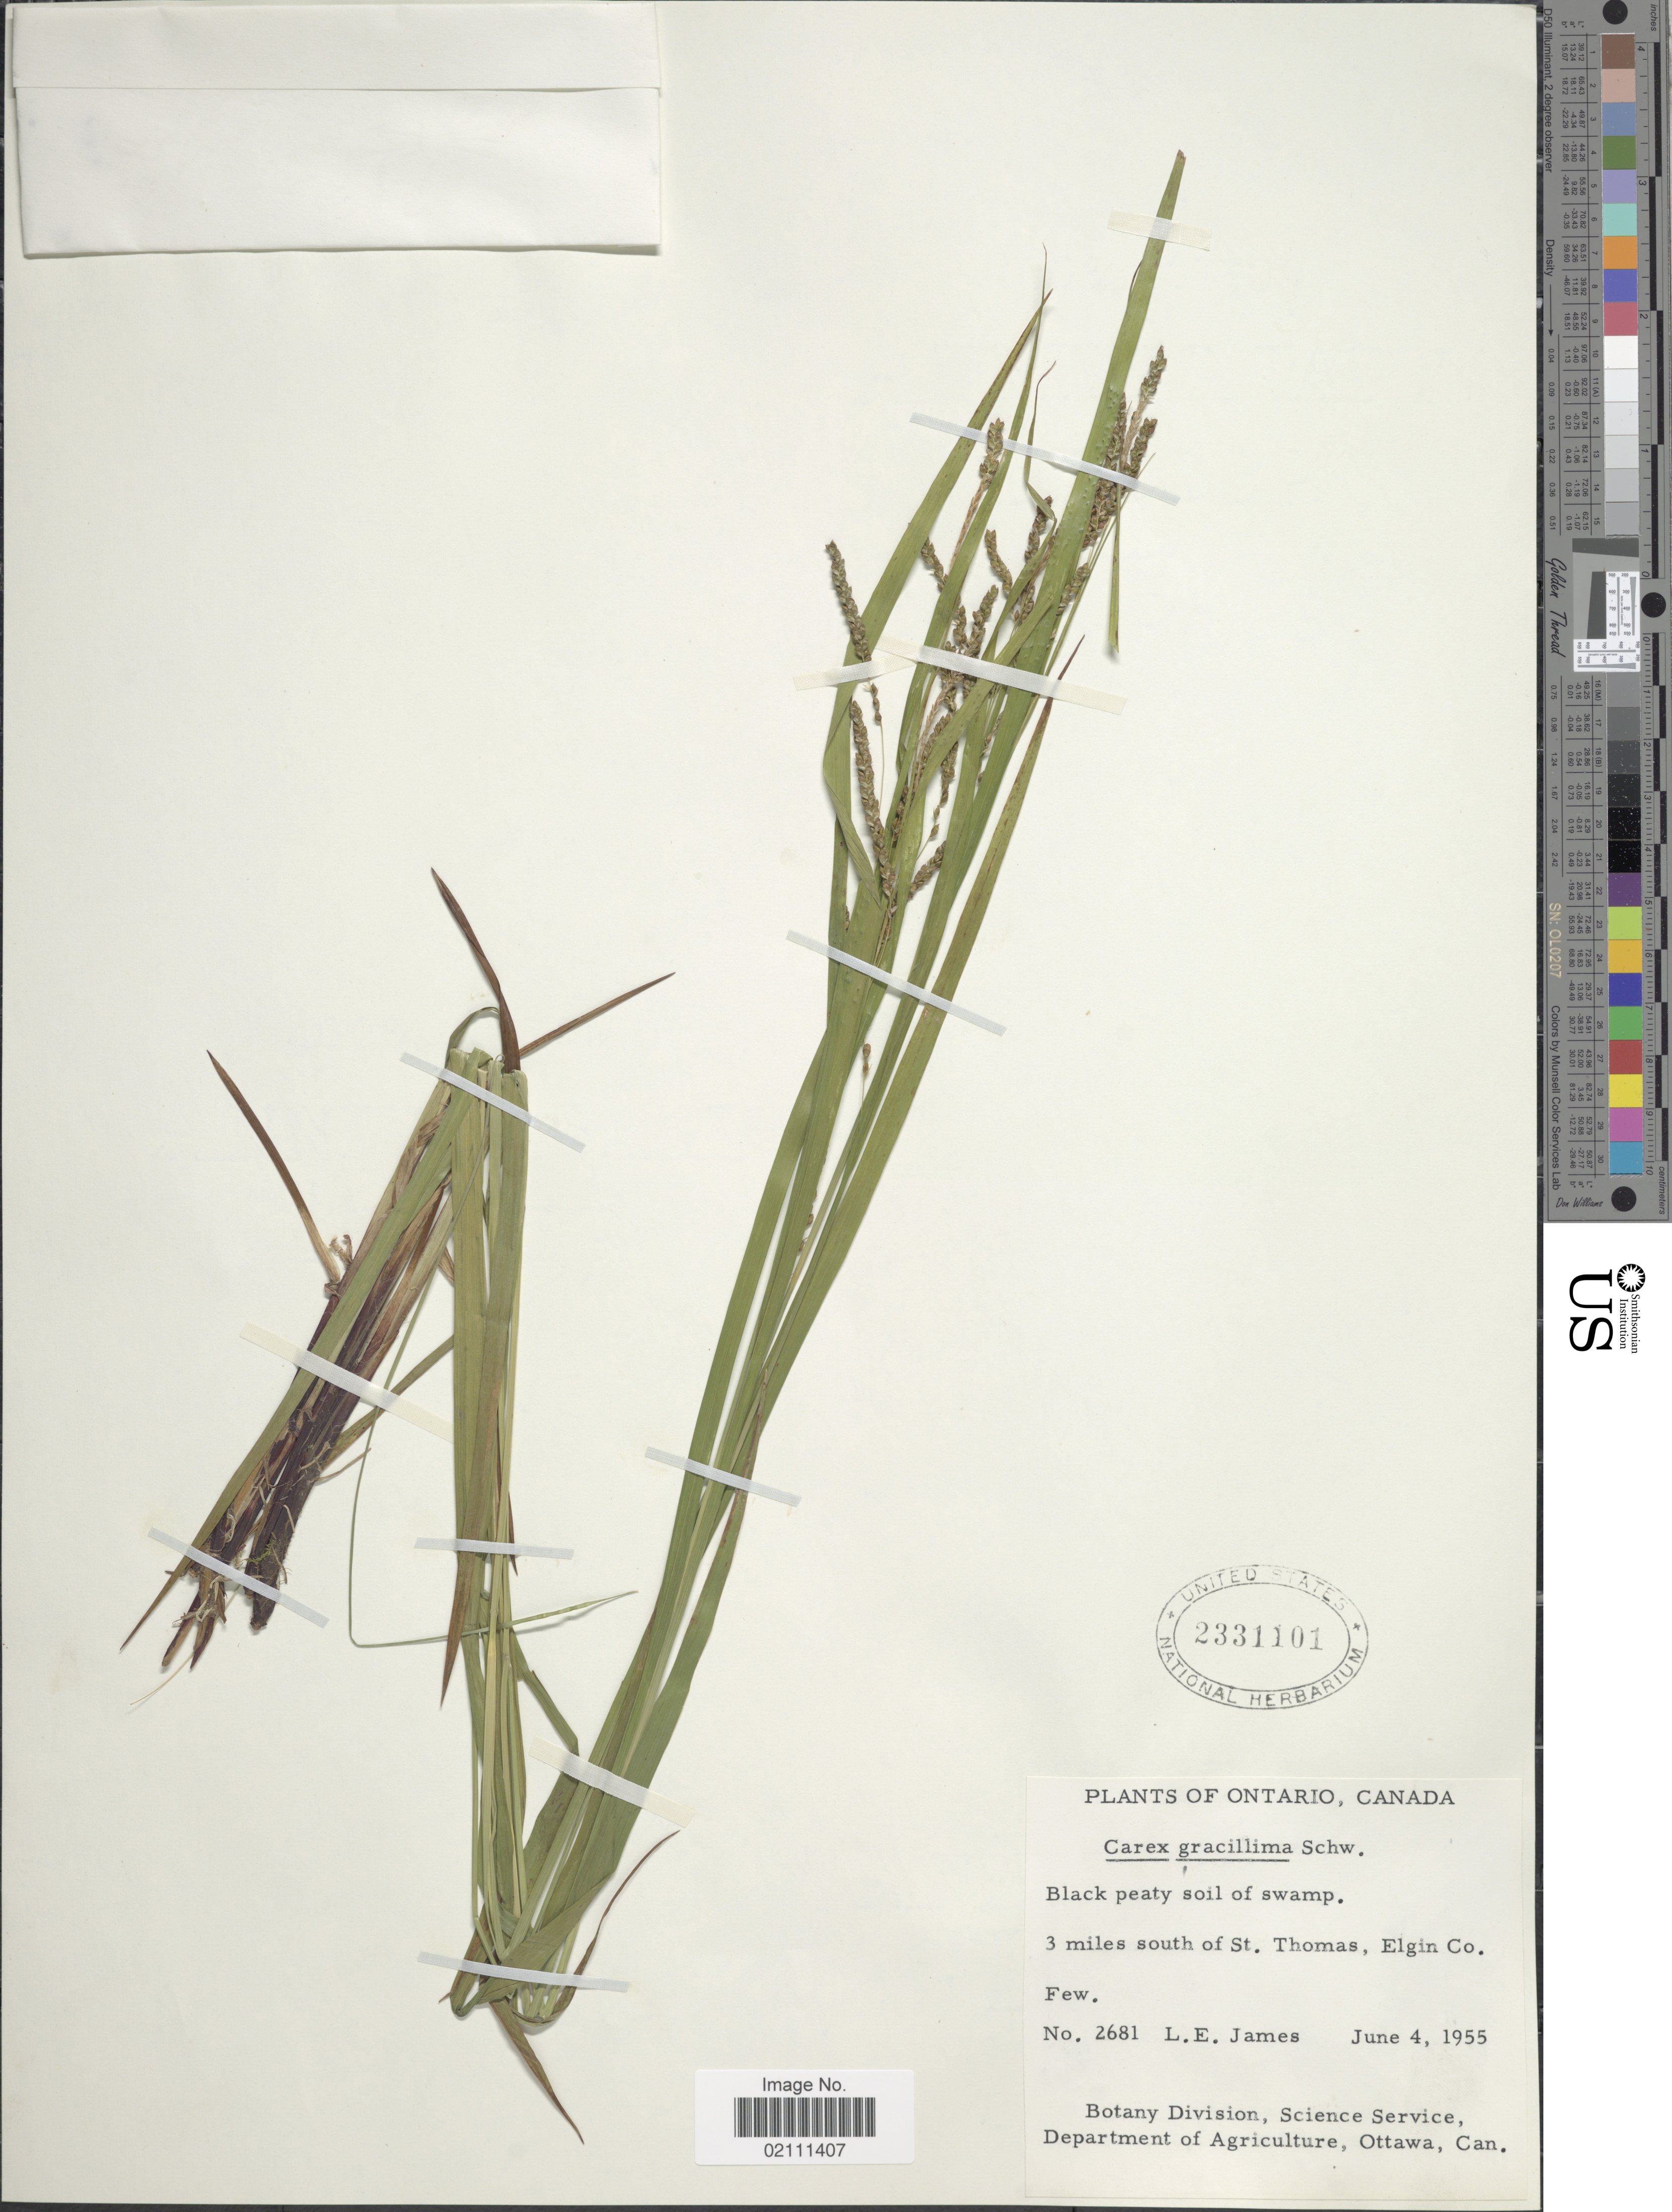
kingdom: Plantae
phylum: Tracheophyta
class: Liliopsida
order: Poales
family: Cyperaceae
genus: Carex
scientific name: Carex gracillima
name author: Schwein.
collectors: L. E. James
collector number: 2681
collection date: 1955-06-04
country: Canada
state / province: Ontario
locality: Black peaty soil of swamp, 3 miles south of St. Thomas, Elgin Co.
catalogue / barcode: US 2331101